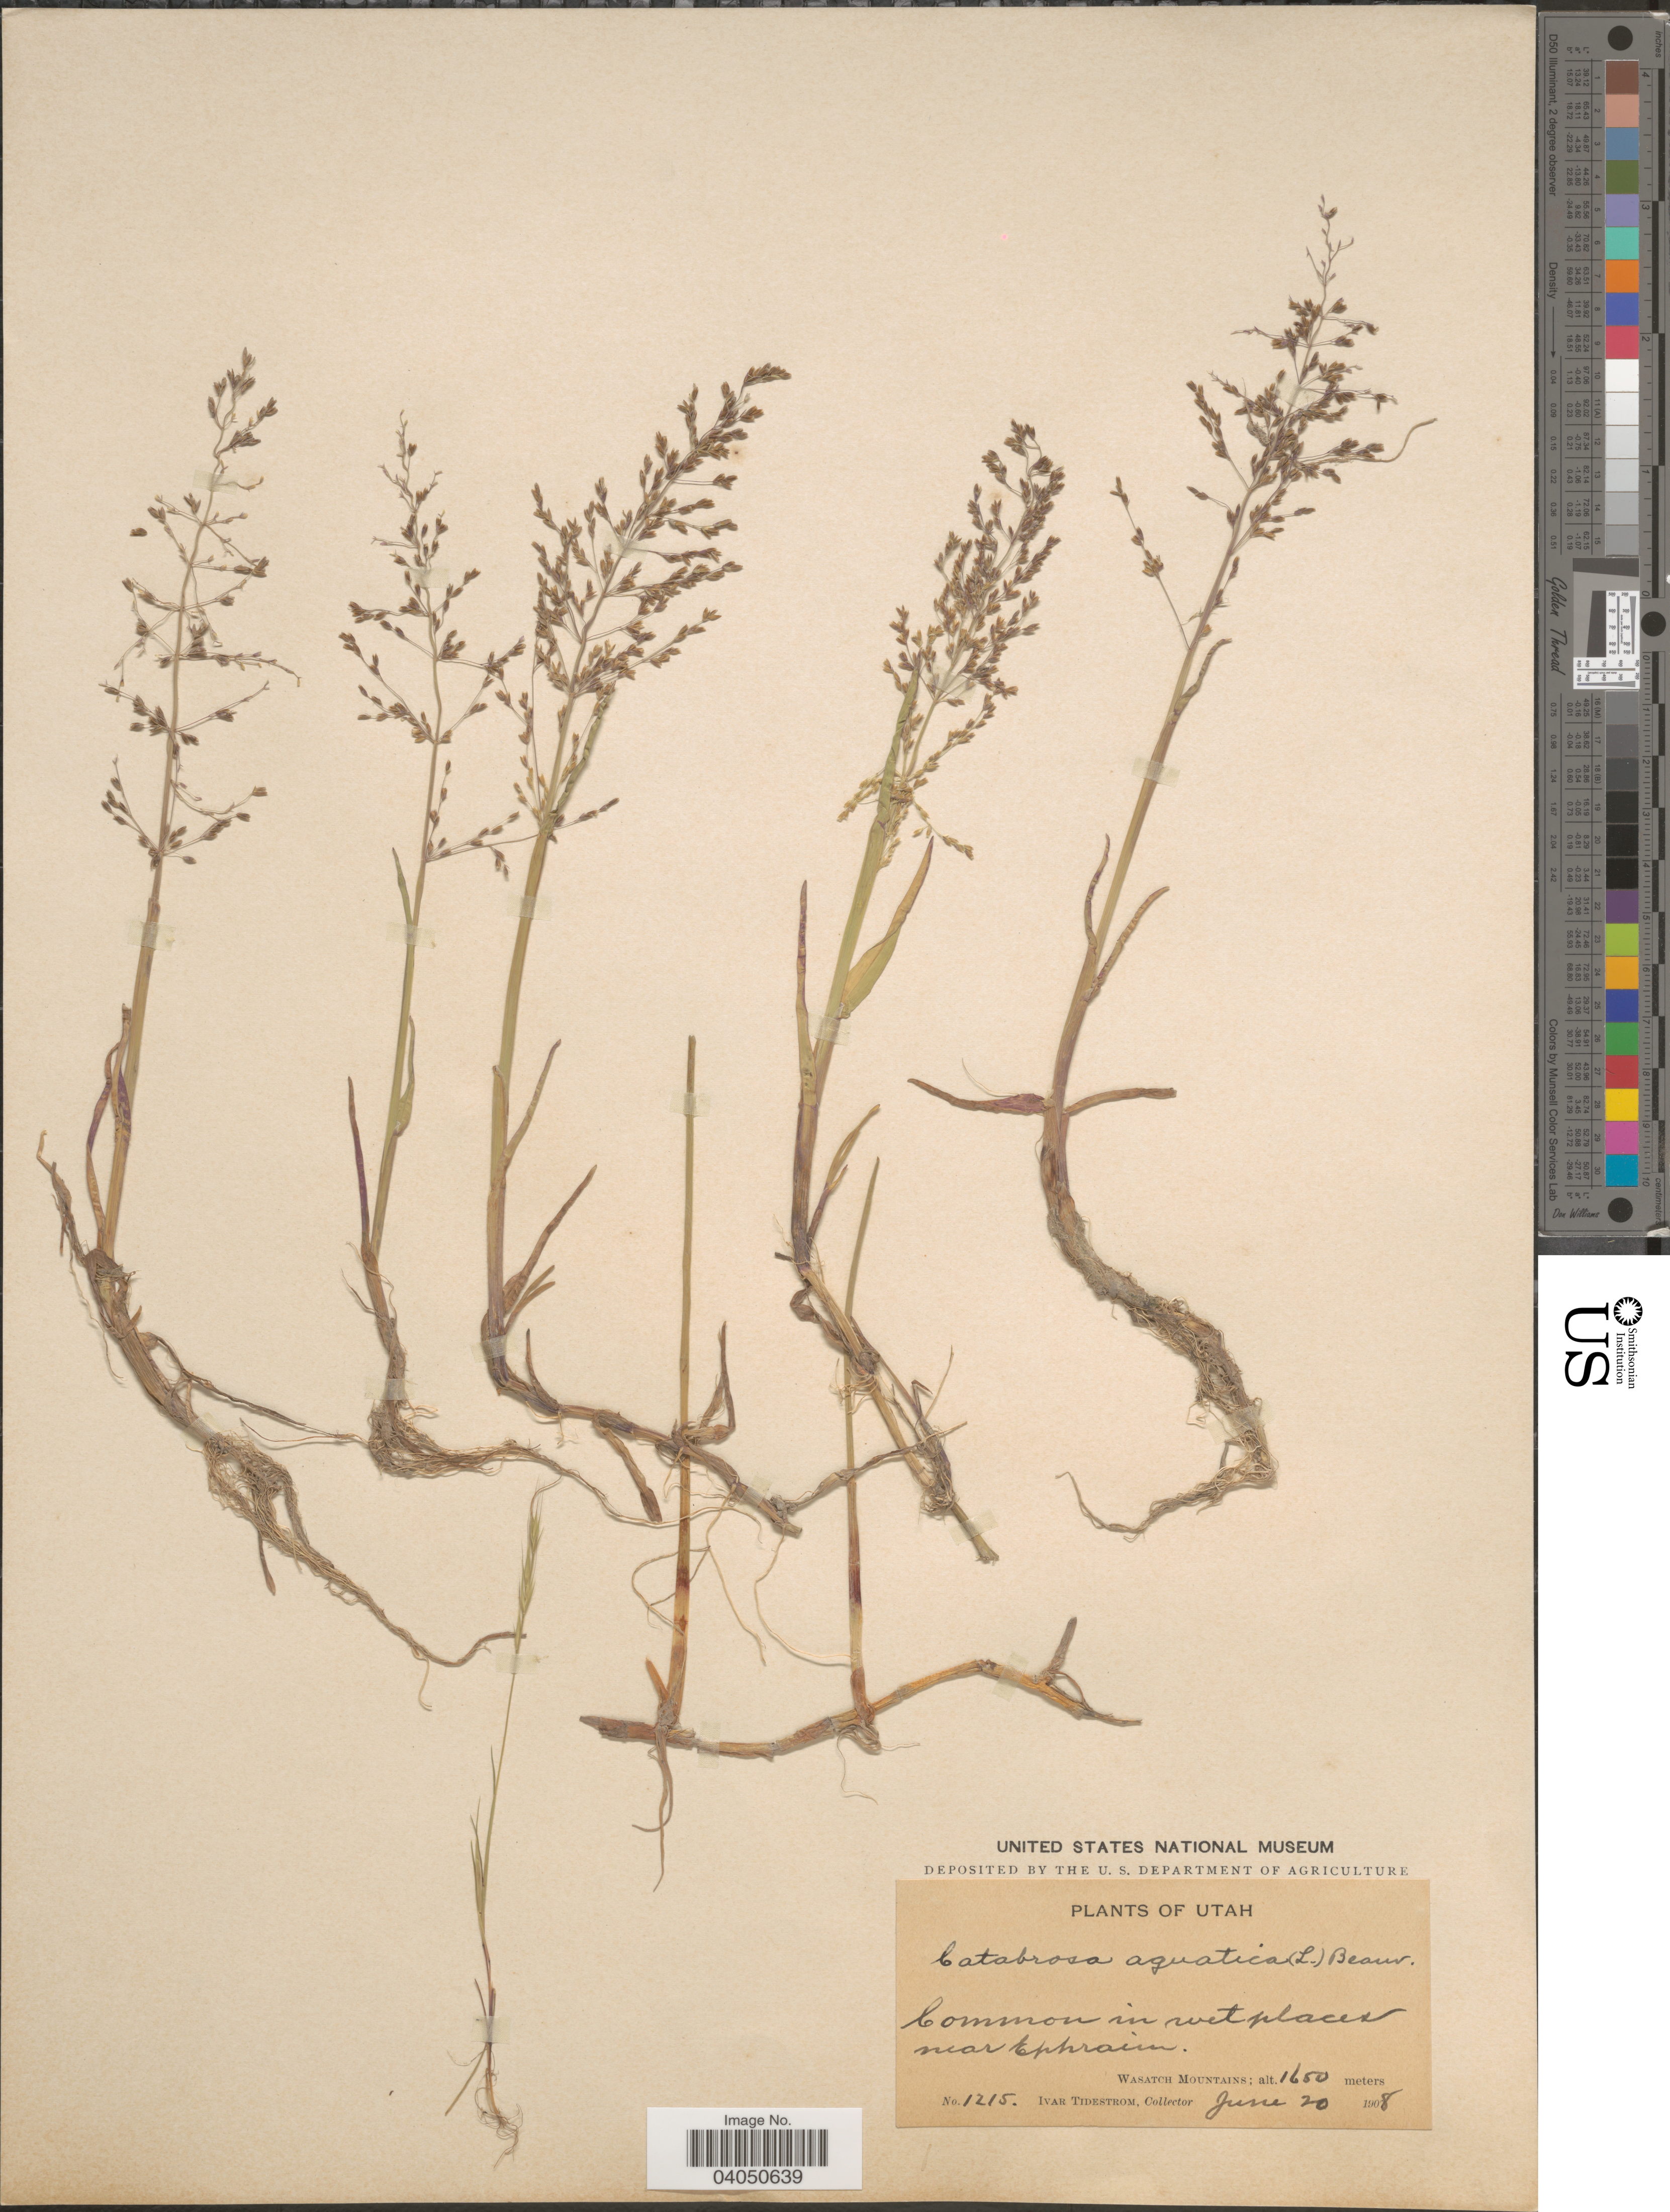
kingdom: Plantae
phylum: Tracheophyta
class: Liliopsida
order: Poales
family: Poaceae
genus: Catabrosa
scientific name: Catabrosa aquatica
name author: (L.) P. Beauv.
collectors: I. F. Tidestrom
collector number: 1215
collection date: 1908-06-20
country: United States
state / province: Utah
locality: In wet places near Ephraim. Wasatch Mountains.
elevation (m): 1650